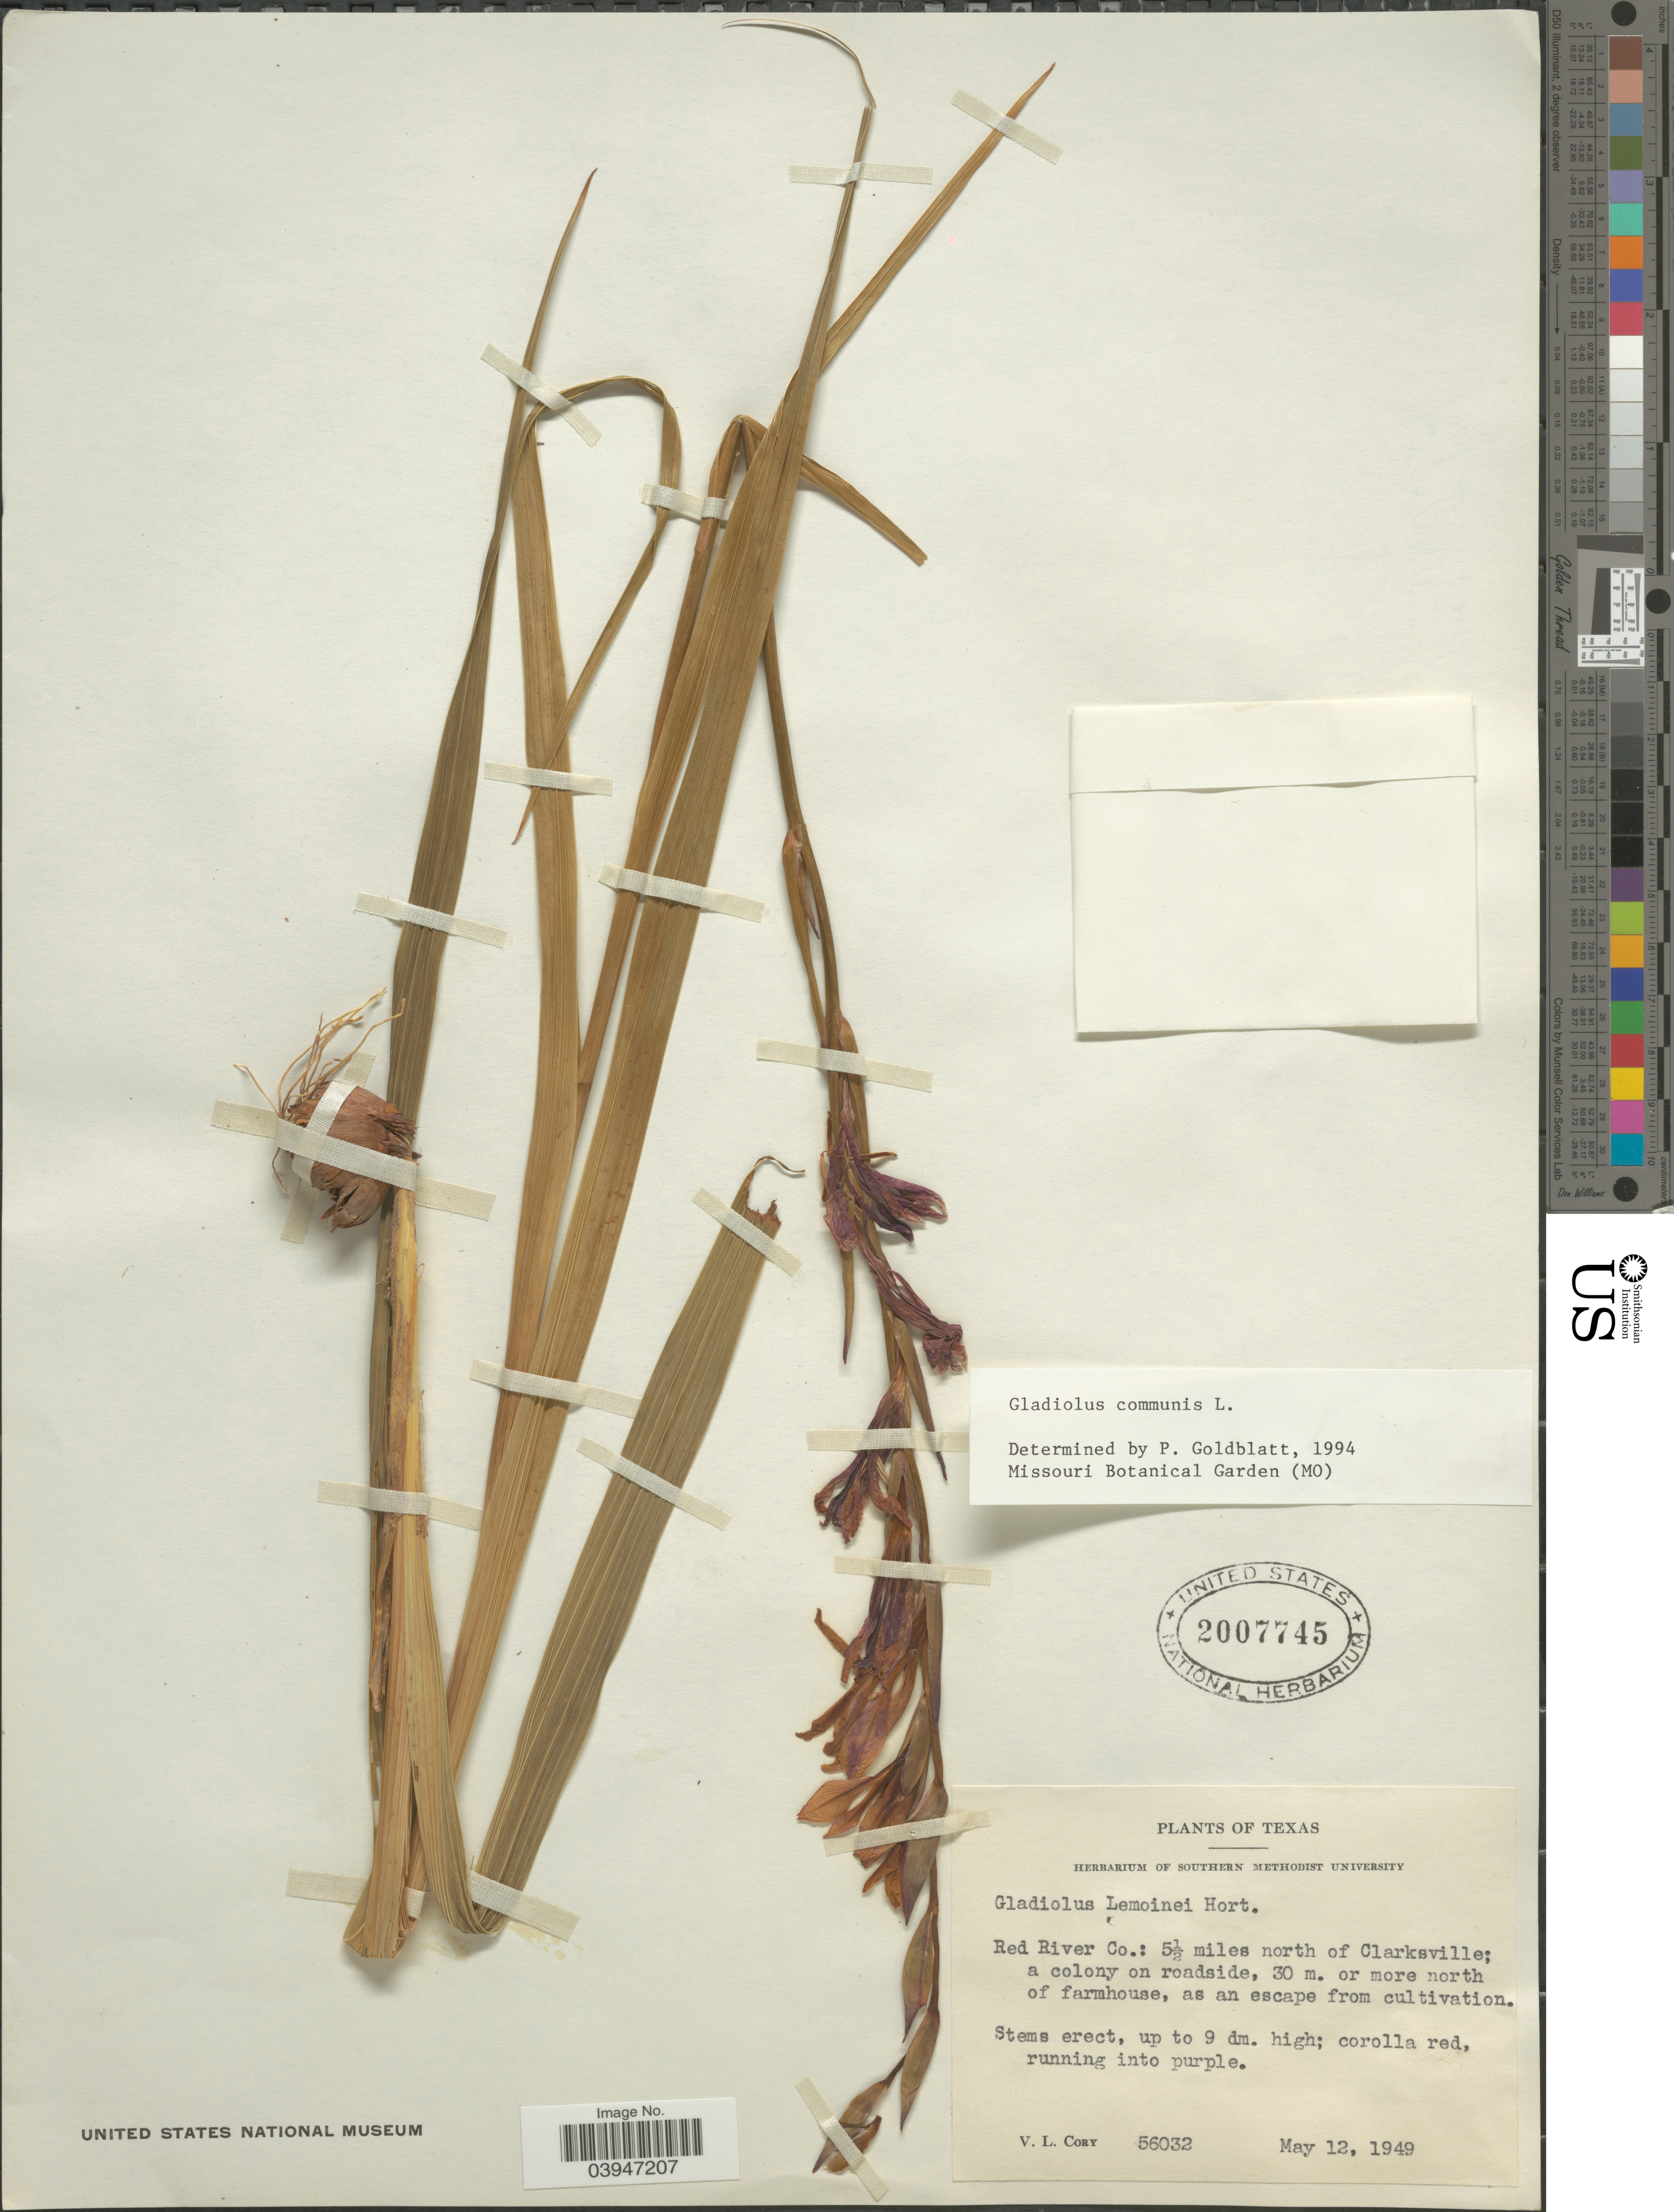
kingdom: Plantae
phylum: Tracheophyta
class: Liliopsida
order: Asparagales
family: Iridaceae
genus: Gladiolus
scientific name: Gladiolus communis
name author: L.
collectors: V. Cory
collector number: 56032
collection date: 1949-05-12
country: United States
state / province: Texas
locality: Red River Co.: 5½ miles north of Clarksville; 30 m. or more north of farmhouse.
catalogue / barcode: US 2007745